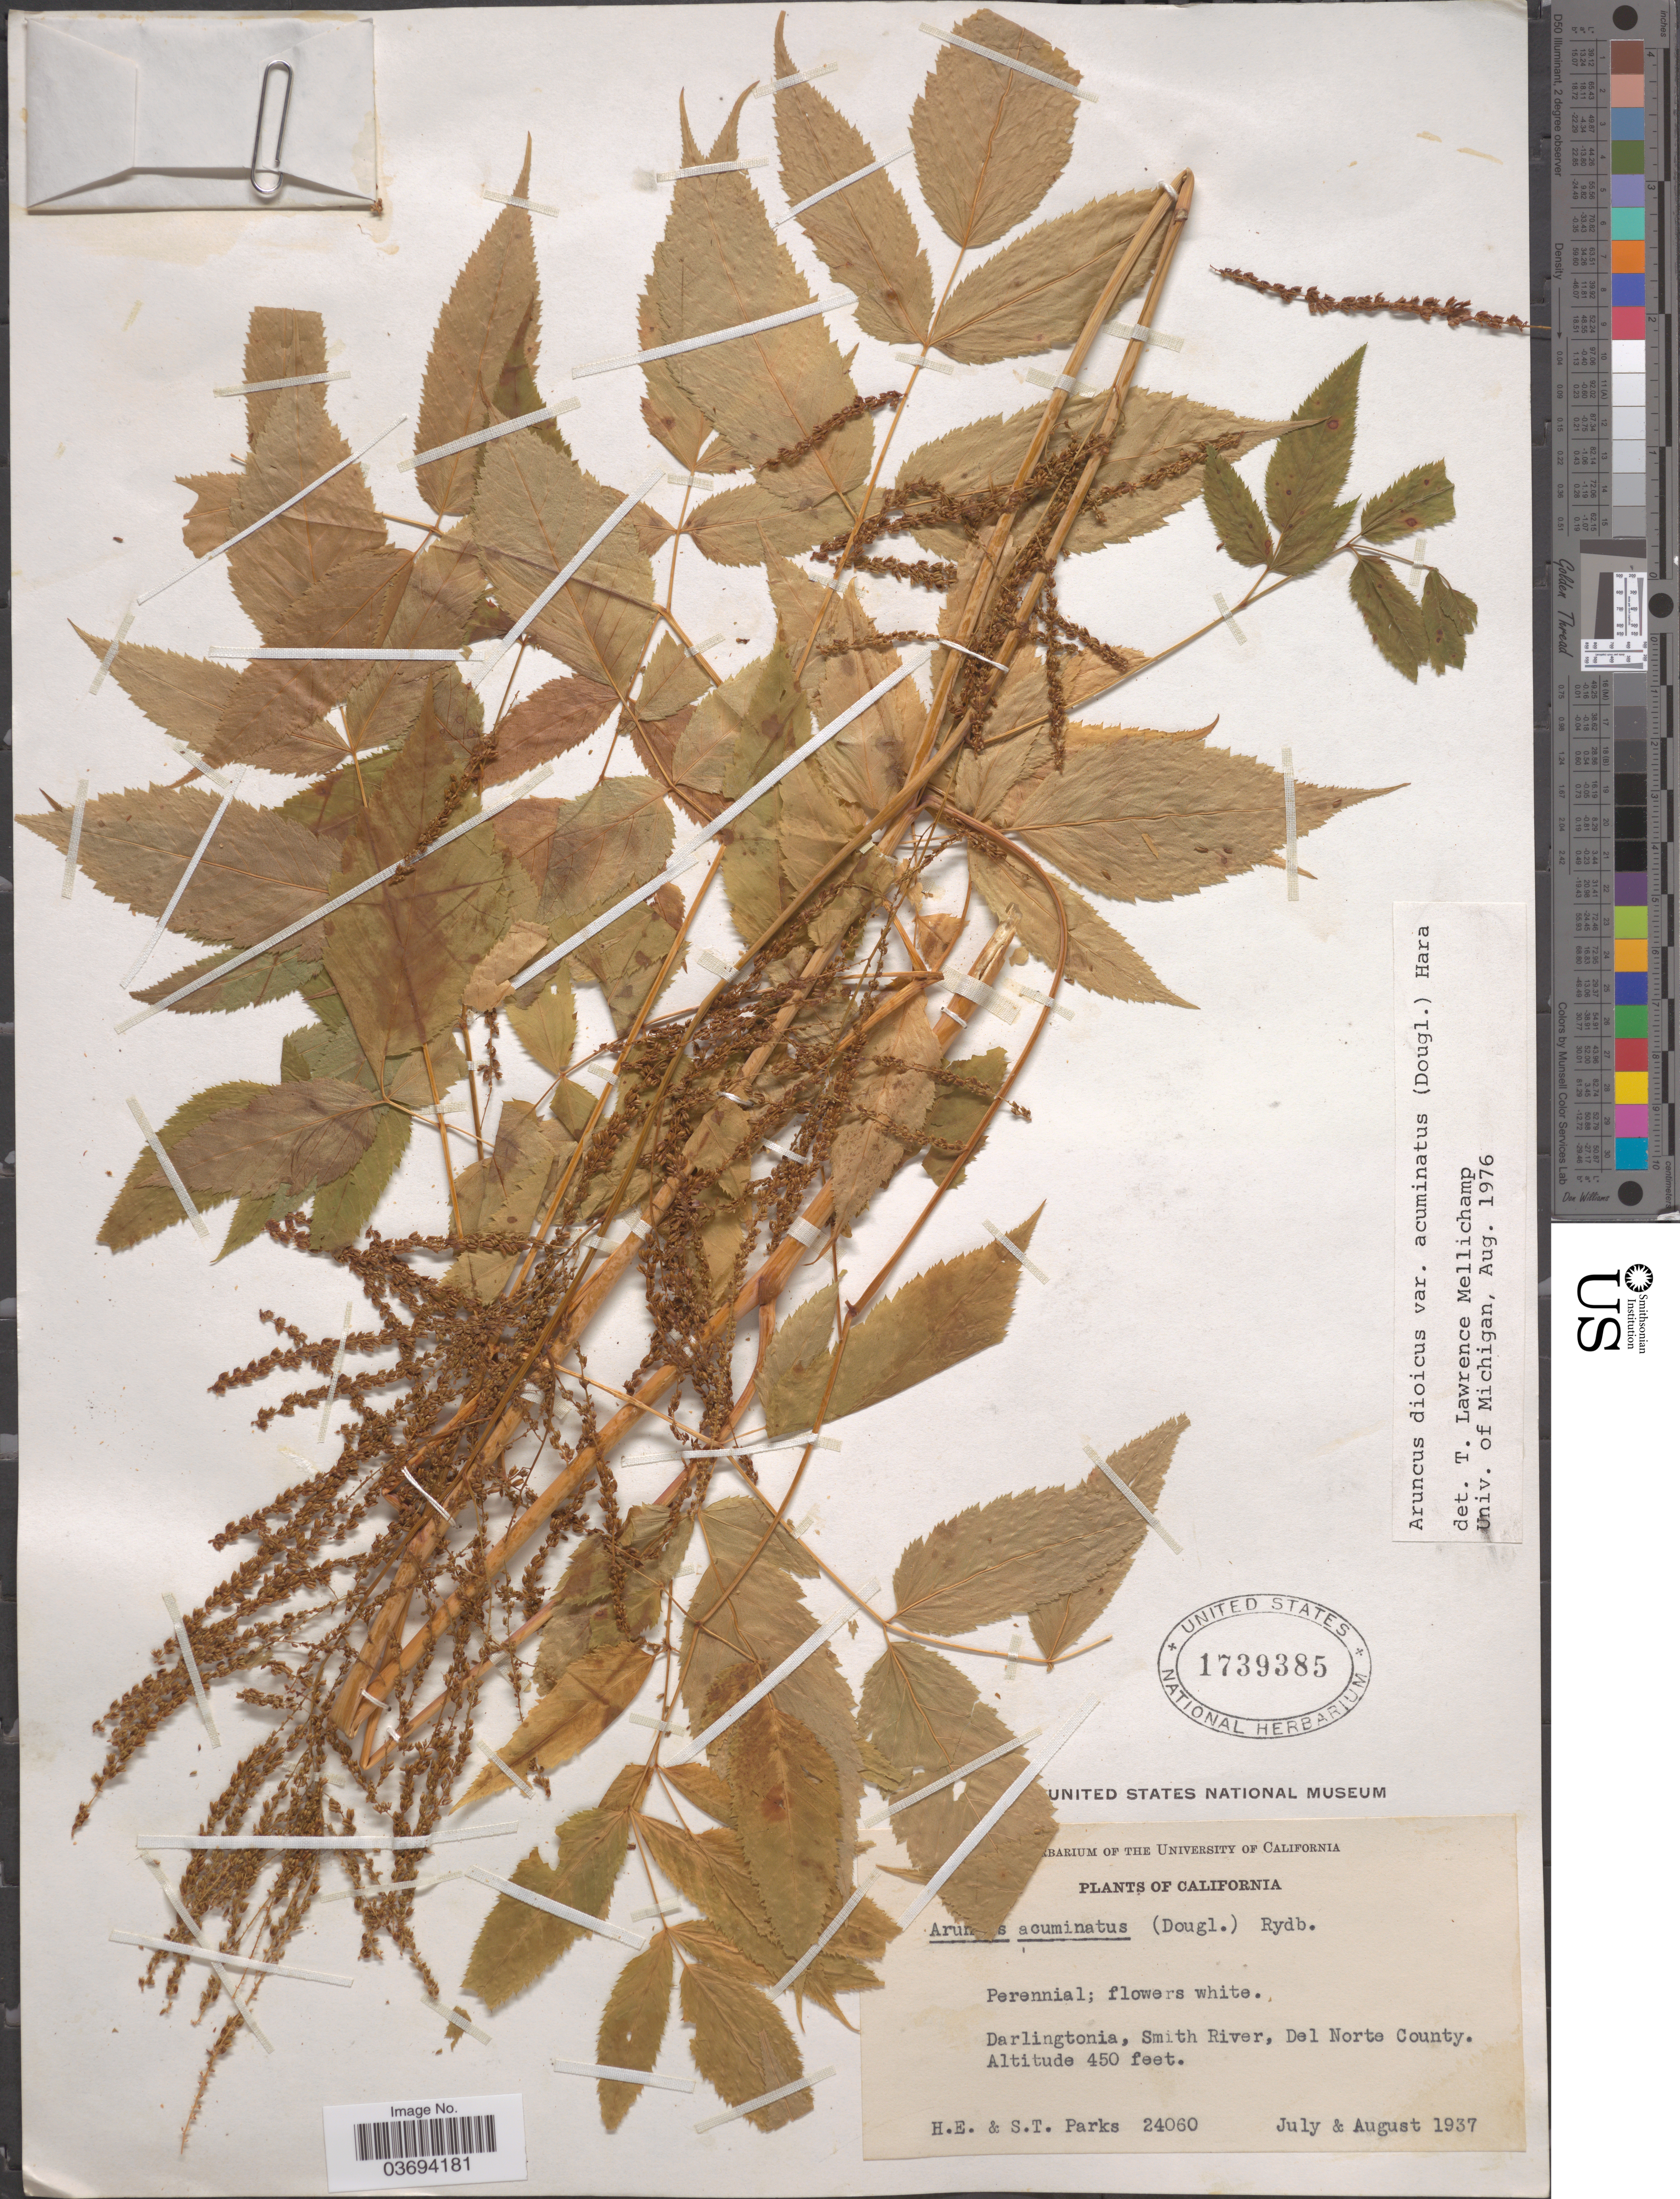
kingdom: Plantae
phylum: Tracheophyta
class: Magnoliopsida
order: Rosales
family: Rosaceae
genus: Aruncus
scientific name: Aruncus dioicus var. acuminatus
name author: (Rydb.) H. Hara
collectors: H. E. Parks & S. Parks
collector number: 24060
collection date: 1937-07/1937-08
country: United States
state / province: California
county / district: Del Norte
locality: Darlingtonia, Smith River, Del Norte County.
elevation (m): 137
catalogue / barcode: US 1739385